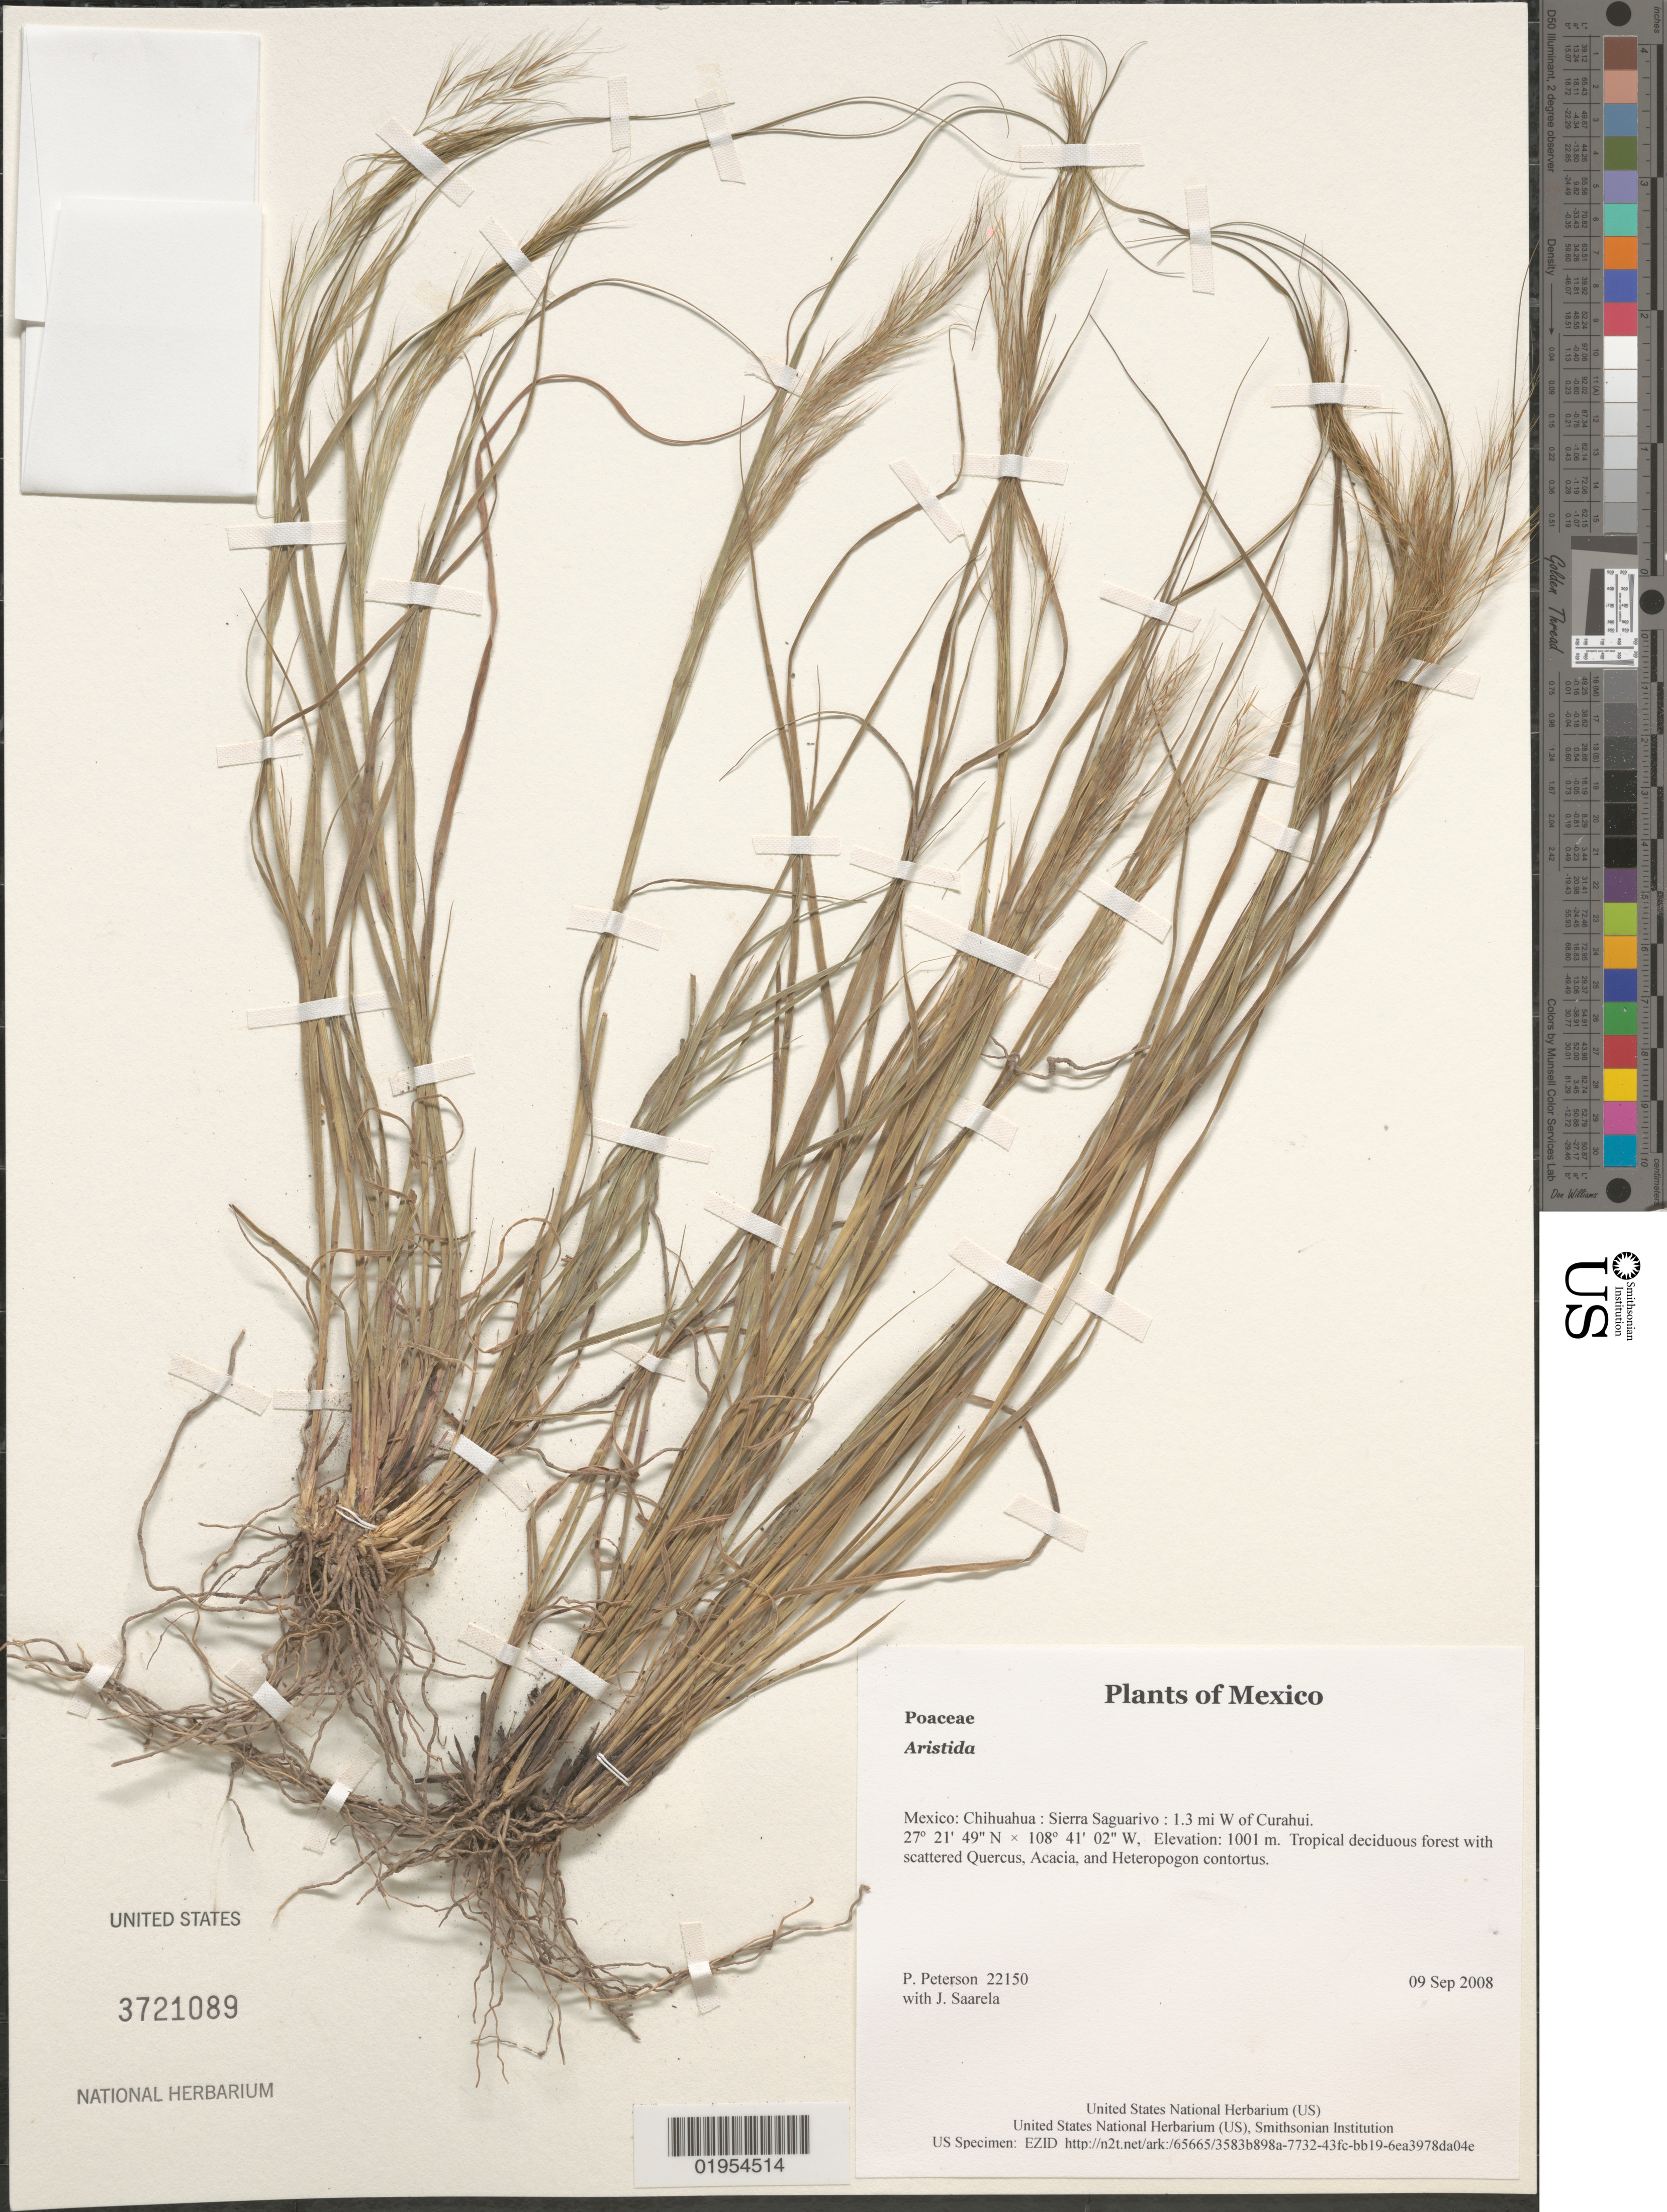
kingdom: Plantae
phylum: Tracheophyta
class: Liliopsida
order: Poales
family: Poaceae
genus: Aristida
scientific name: Aristida sp.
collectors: P. M. Peterson & J. Saarela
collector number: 22150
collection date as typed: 09 Sep 2008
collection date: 2008-09-09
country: Mexico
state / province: Chihuahua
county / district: Sierra Saguarivo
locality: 1.3 mi W of Curahui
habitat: Tropical deciduous forest with scattered Quercus, Acacia, and Heteropogon contortus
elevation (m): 1001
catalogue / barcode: US 3721089